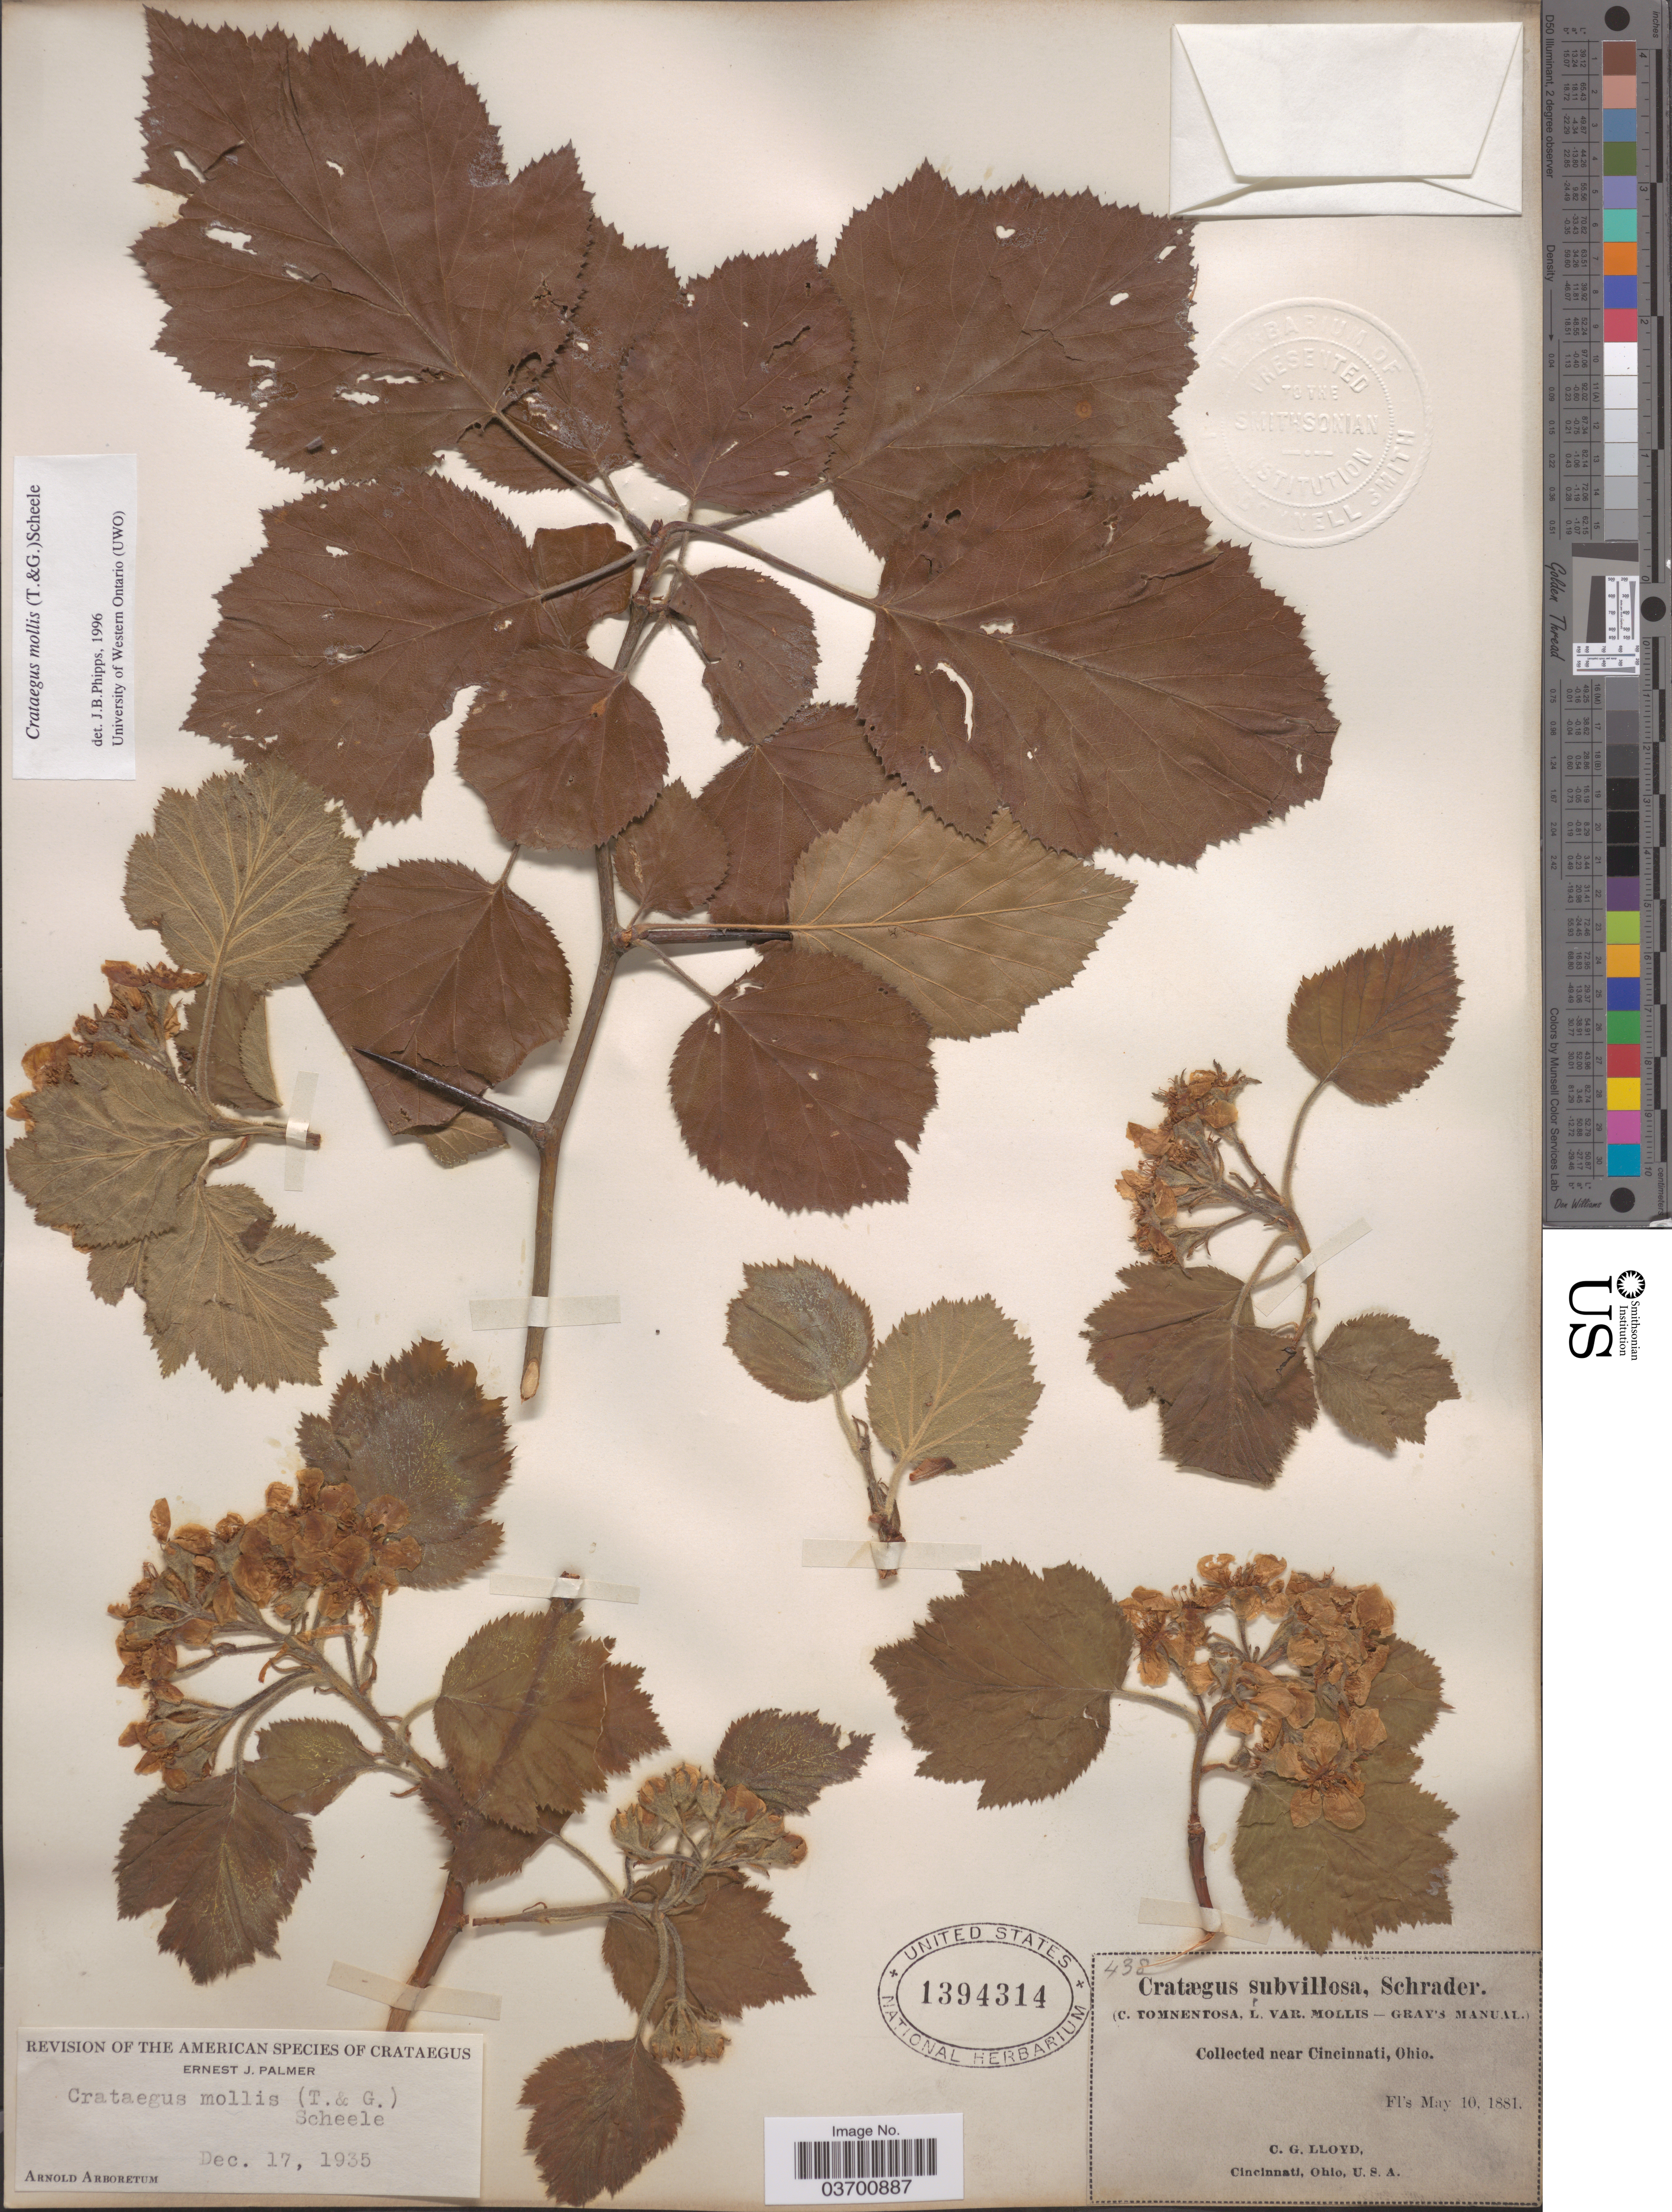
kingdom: Plantae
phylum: Tracheophyta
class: Magnoliopsida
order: Rosales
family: Rosaceae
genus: Crataegus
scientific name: Crataegus mollis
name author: (Torr. & A. Gray) Scheele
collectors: C. G. Lloyd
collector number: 438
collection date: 1881-05-10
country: United States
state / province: Ohio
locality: Near Cincinnati.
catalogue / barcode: US 1394314